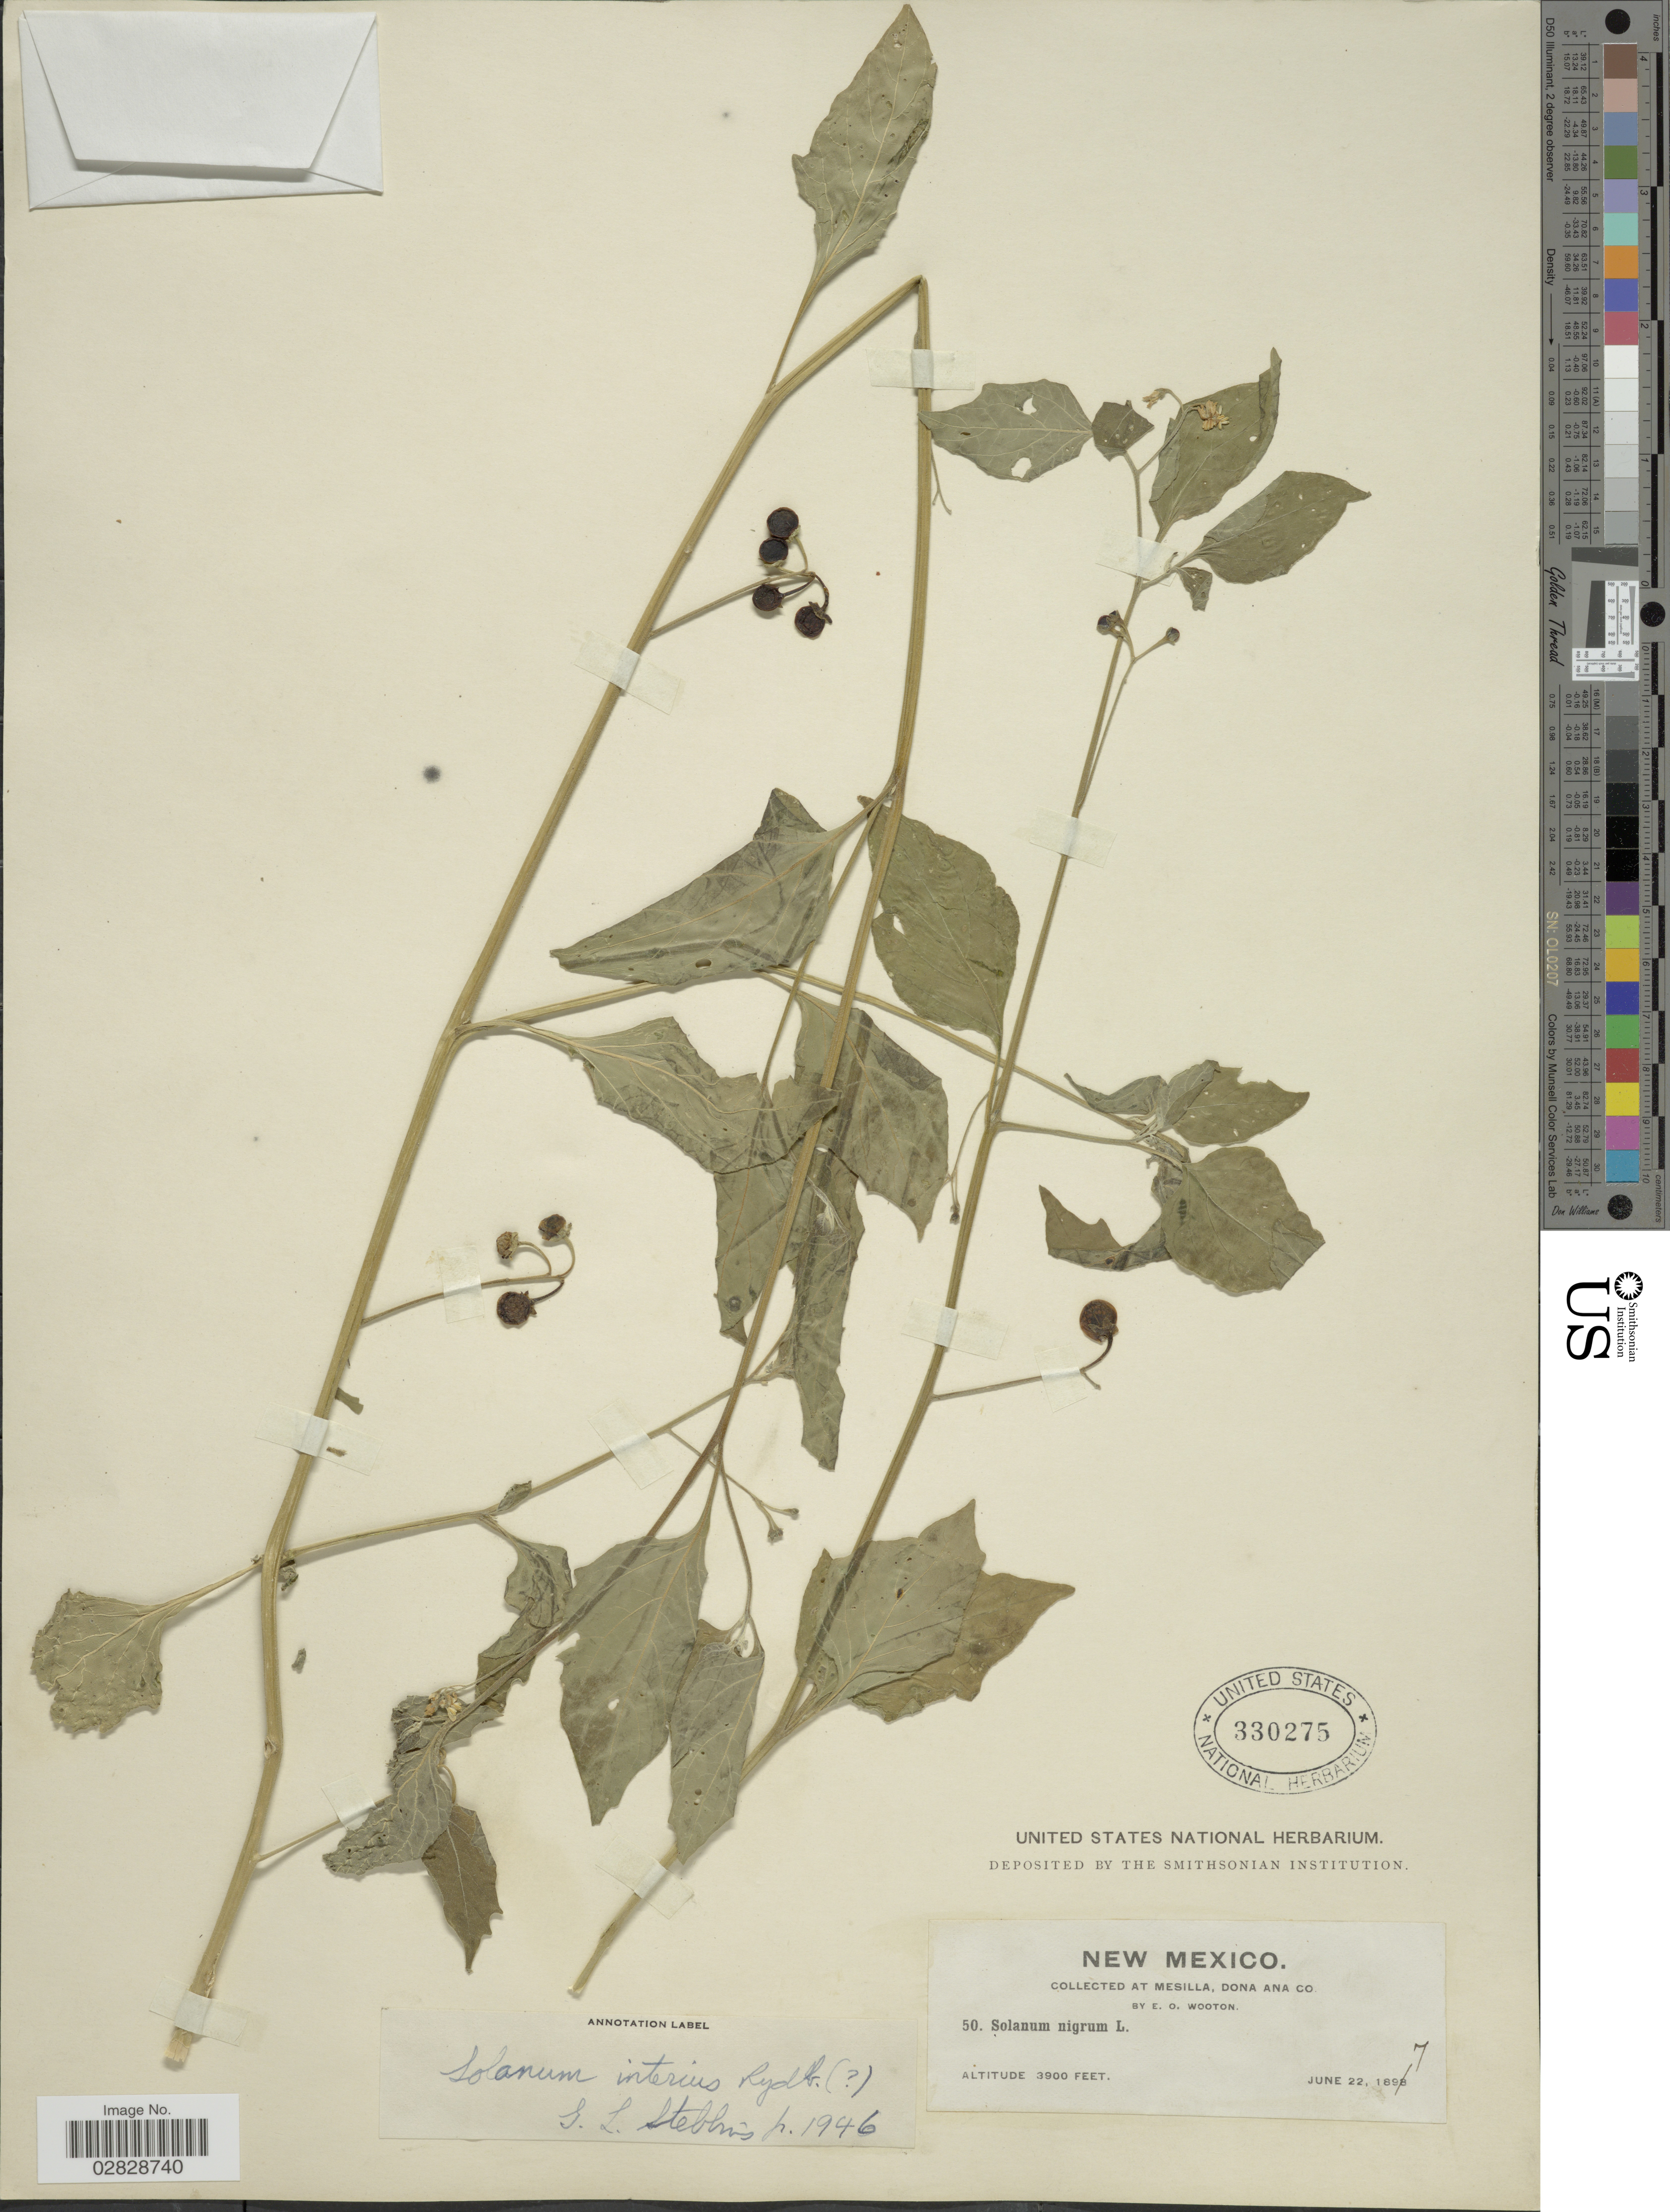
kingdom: Plantae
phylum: Tracheophyta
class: Magnoliopsida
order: Solanales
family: Solanaceae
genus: Solanum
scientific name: Solanum interius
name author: Rydb.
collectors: E. O. Wooton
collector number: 50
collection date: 1897-06-22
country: United States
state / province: New Mexico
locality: At Mesilla, Dona Ana Co.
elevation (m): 1189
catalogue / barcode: US 330275